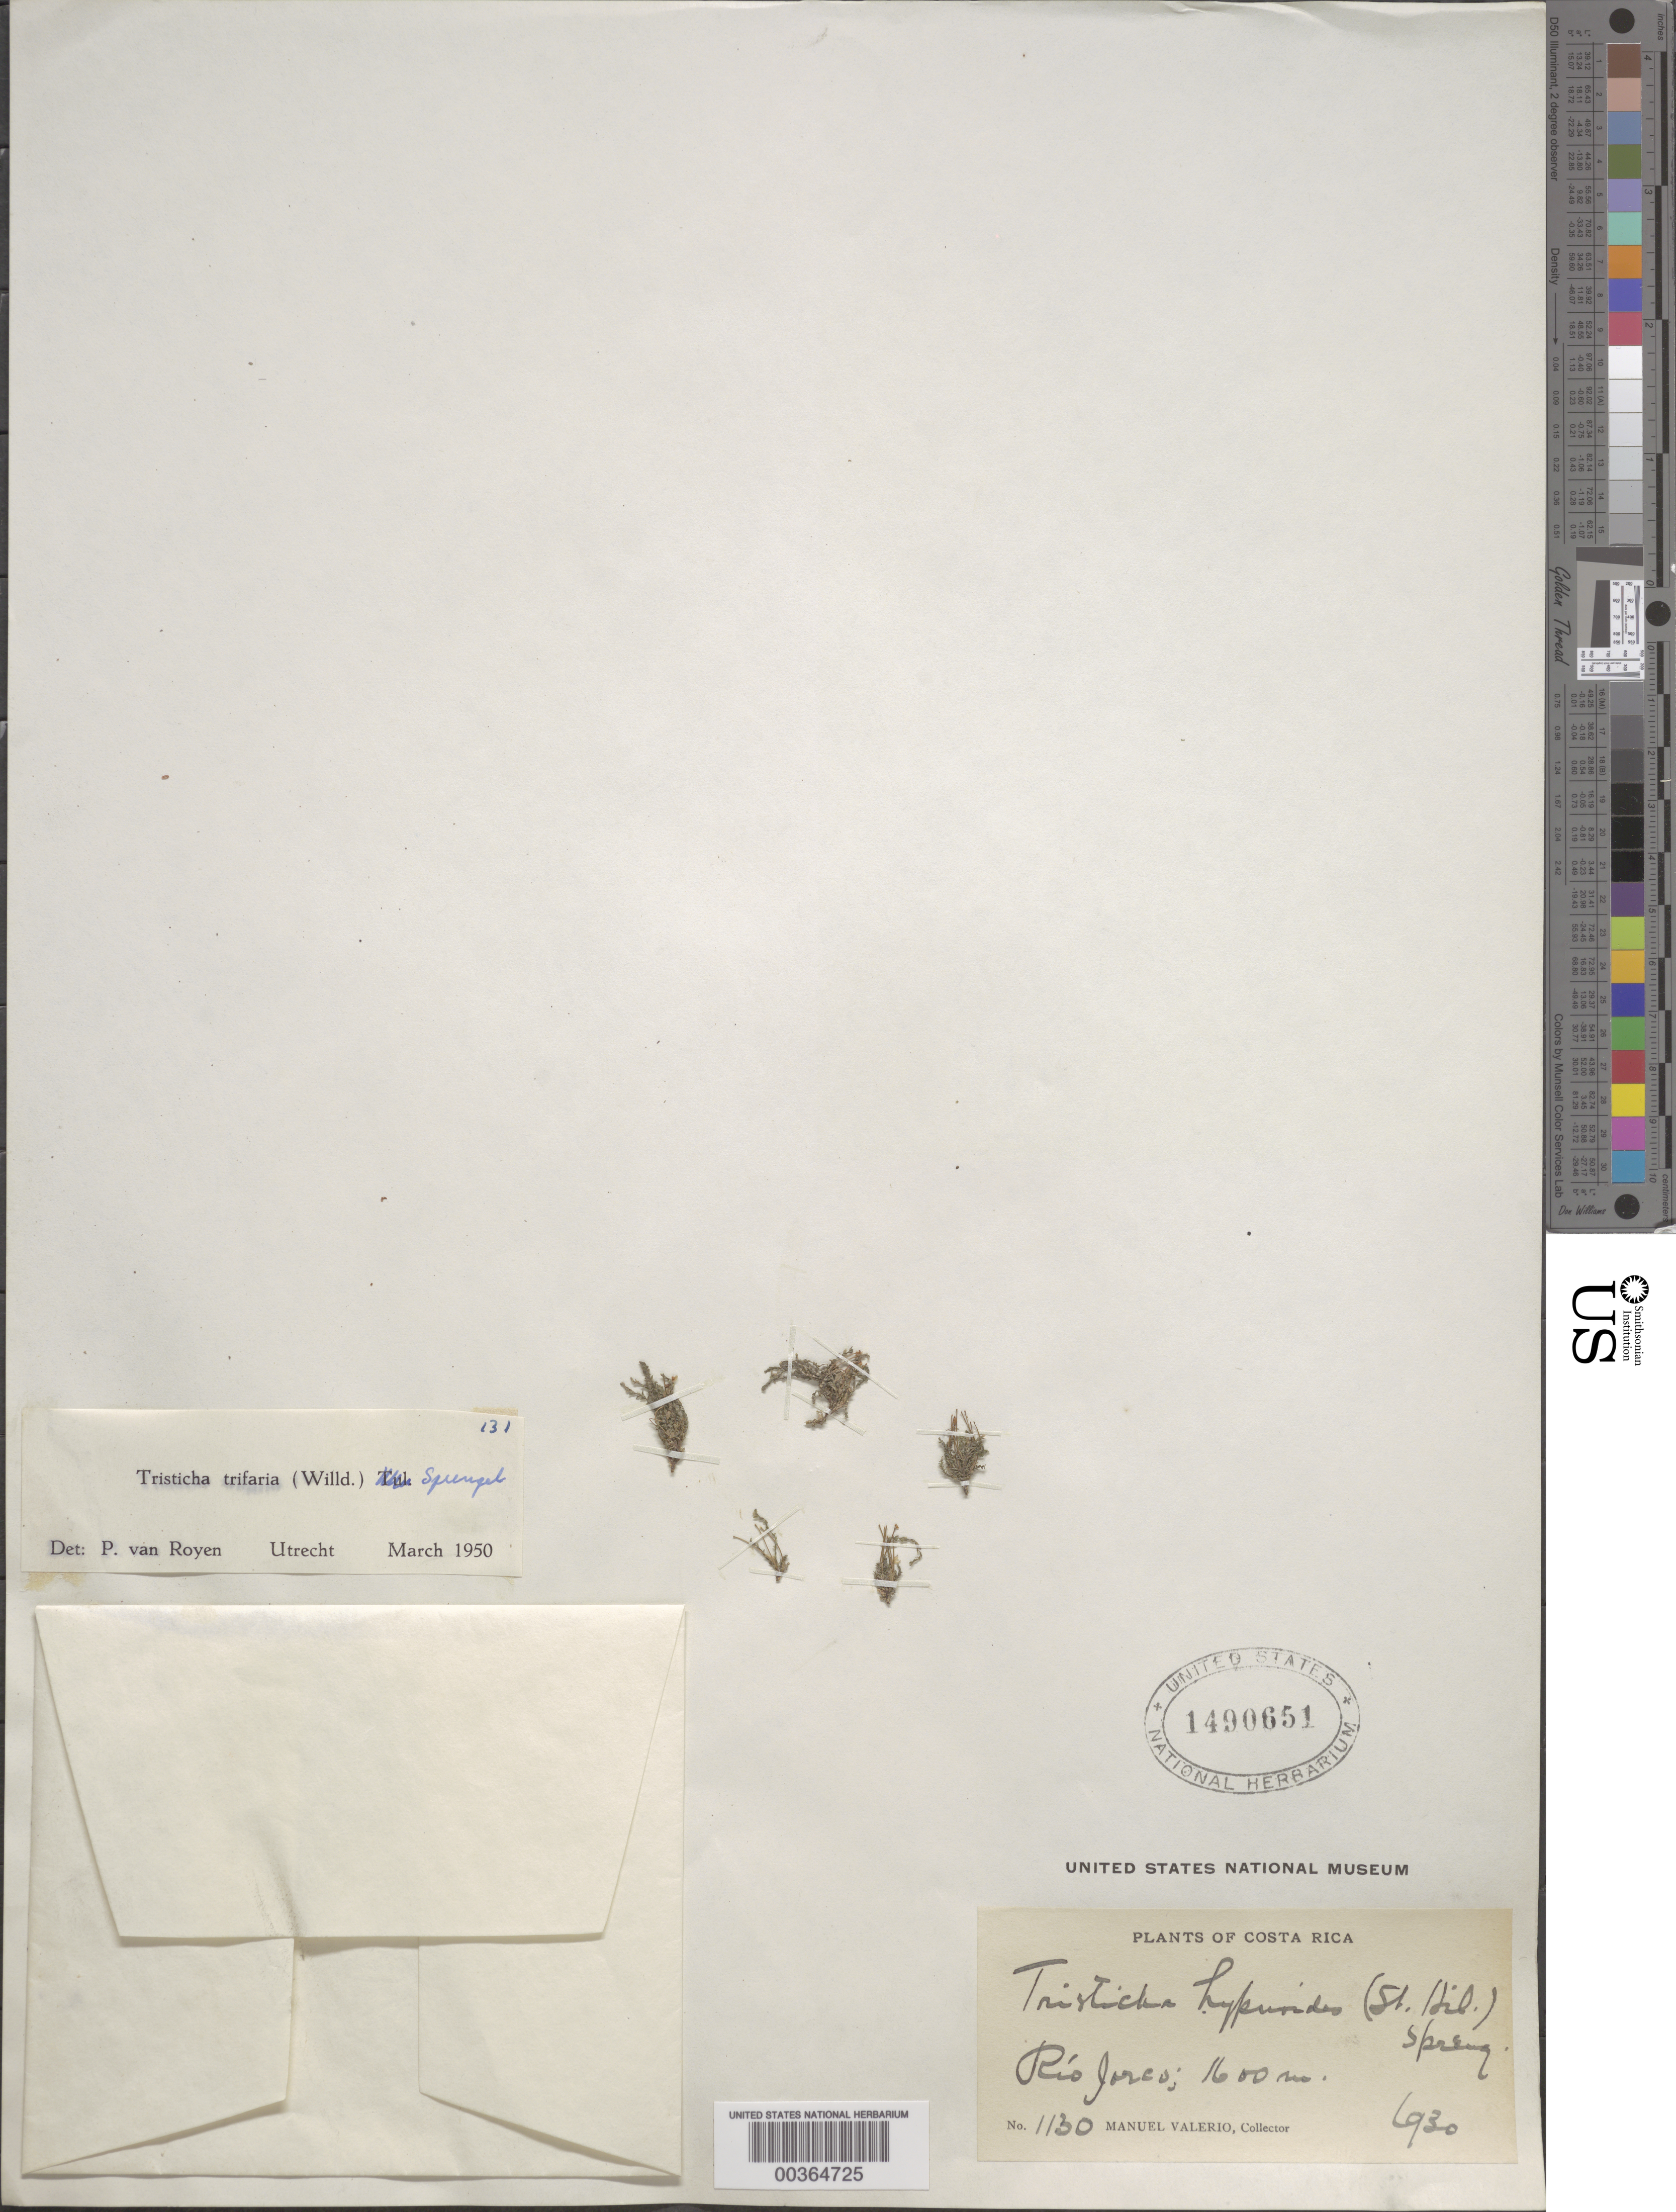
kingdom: Plantae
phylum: Tracheophyta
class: Magnoliopsida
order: Malpighiales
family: Podostemaceae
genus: Tristicha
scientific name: Tristicha trifaria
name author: (Willd.) Spreng.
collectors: M. Valerio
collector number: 1130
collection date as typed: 1930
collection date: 1930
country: Costa Rica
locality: Rio Jares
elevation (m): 1600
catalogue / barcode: US 1490651